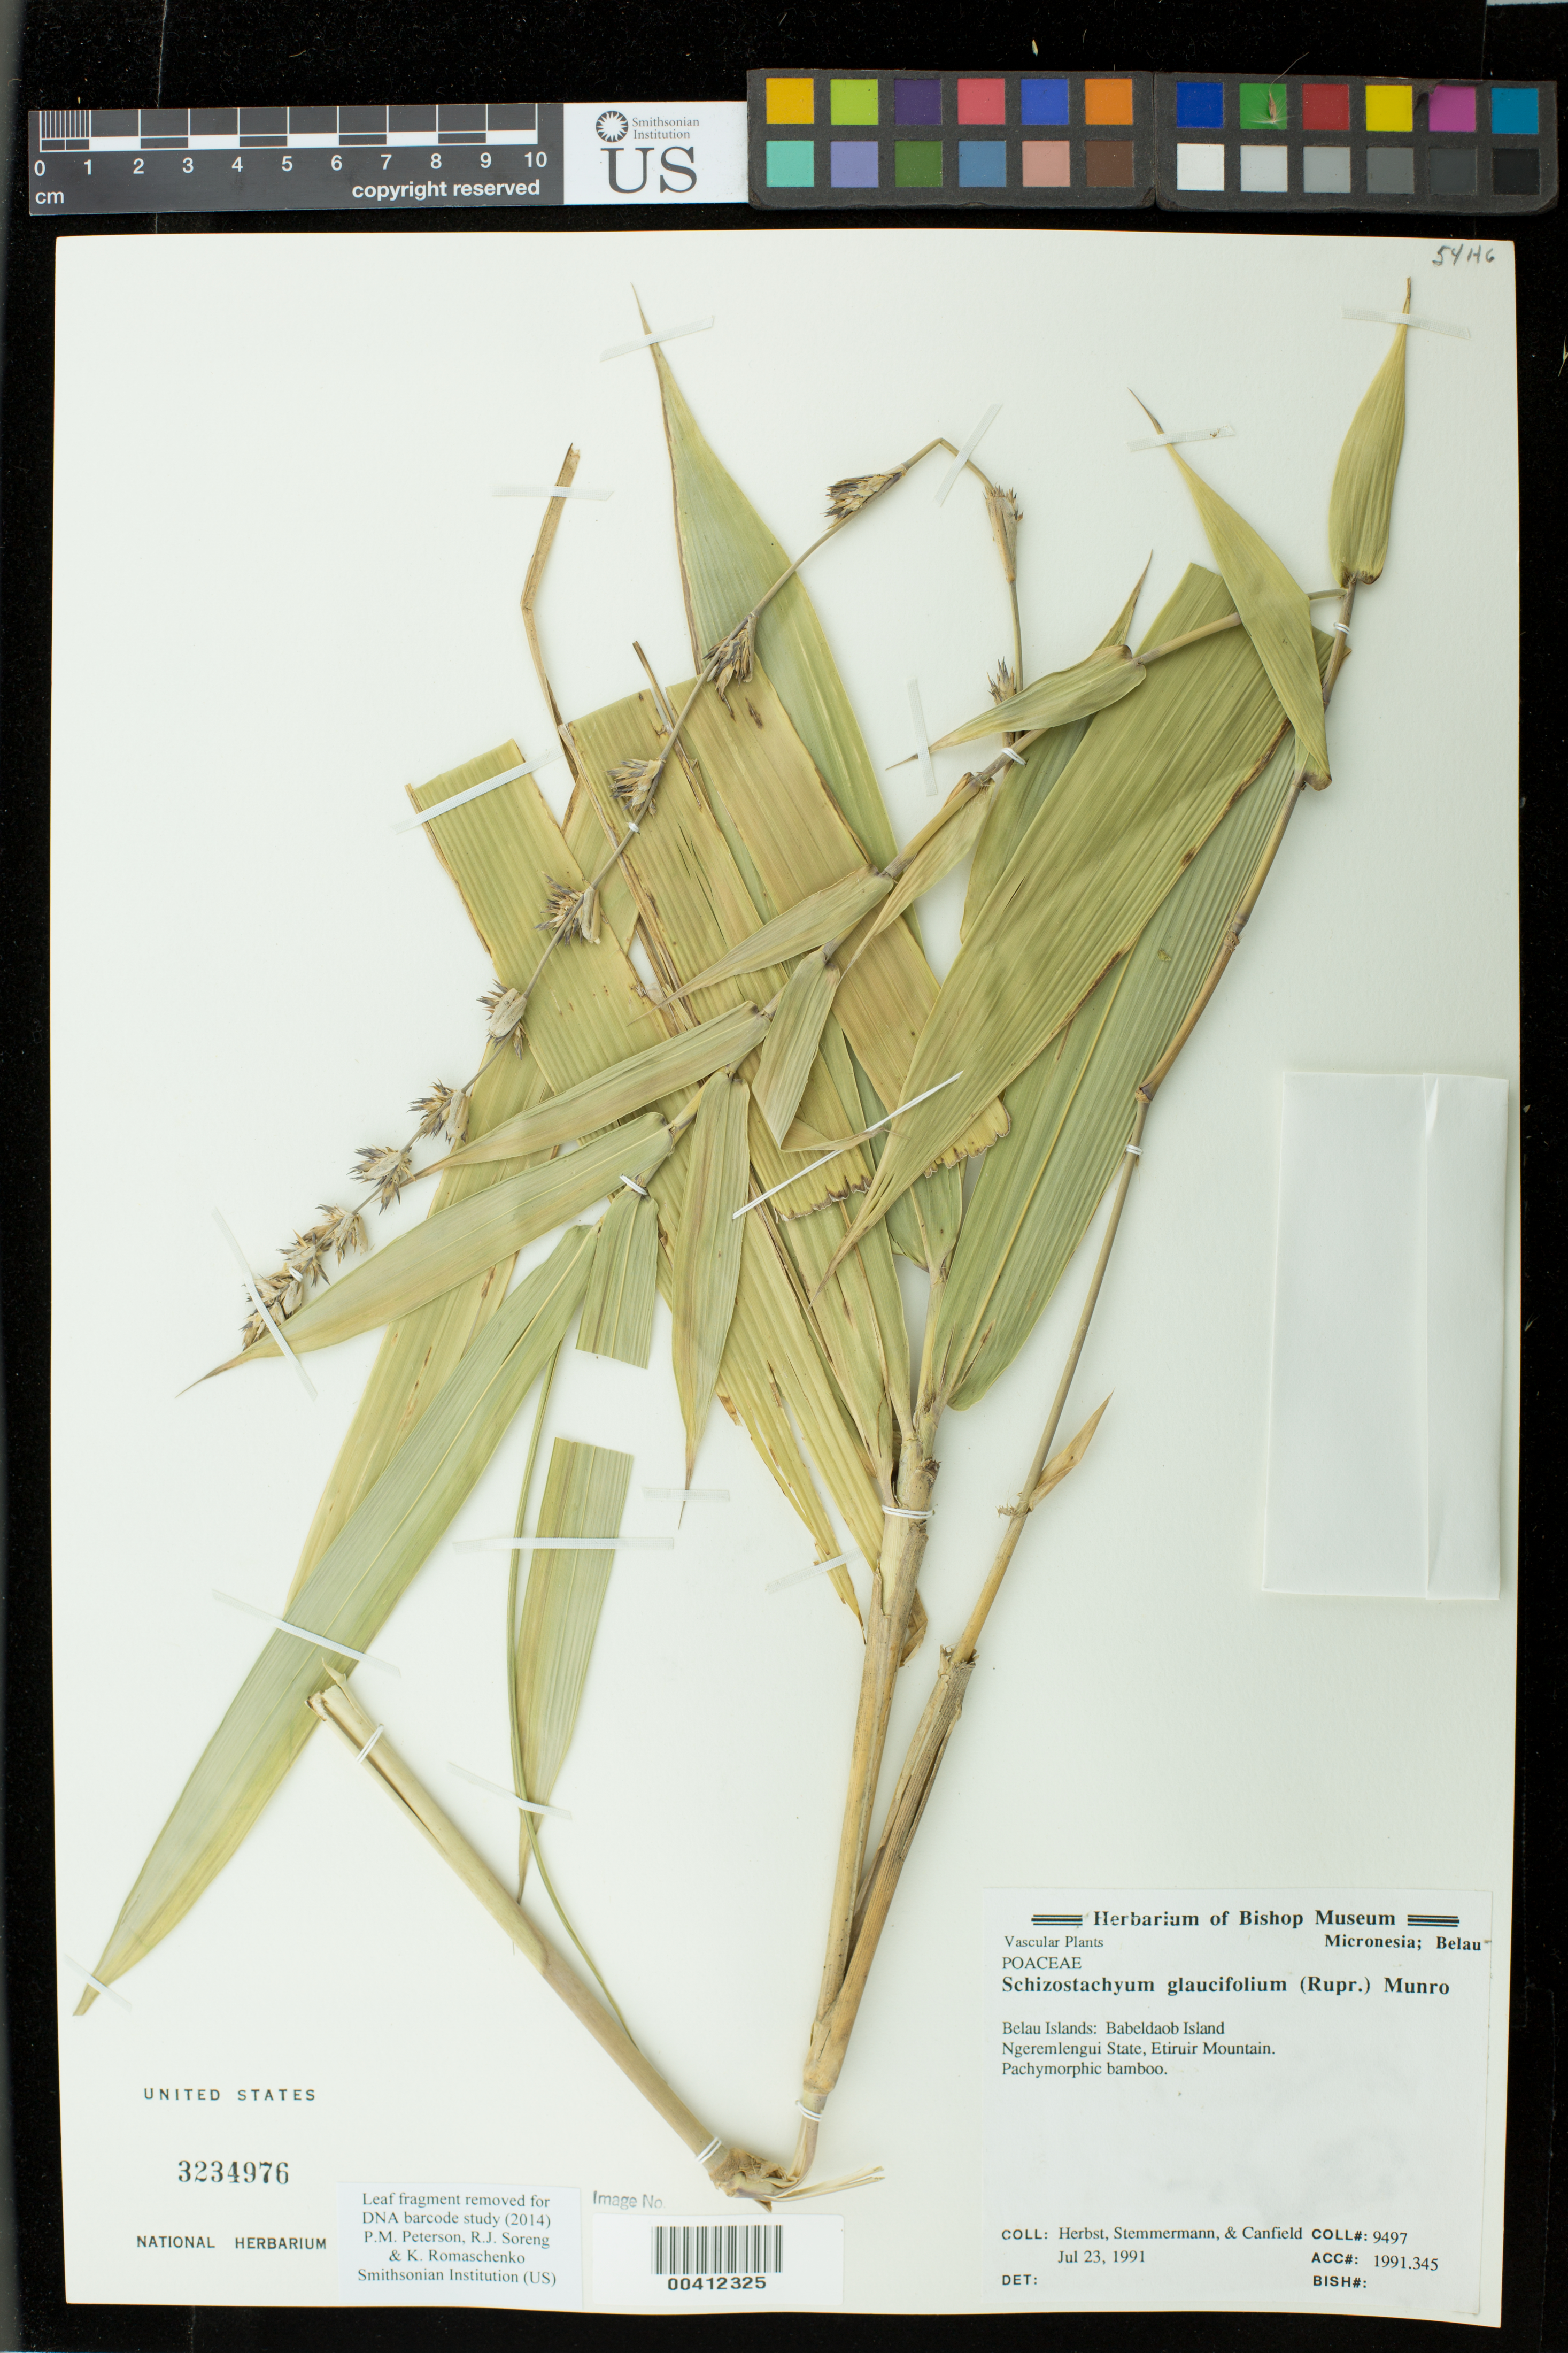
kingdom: Plantae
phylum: Tracheophyta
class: Liliopsida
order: Poales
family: Poaceae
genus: Schizostachyum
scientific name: Schizostachyum glaucifolium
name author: (Rupr.) Munro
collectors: -. Herbst, -. Stemmermann & -. Canfield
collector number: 9497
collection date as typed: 23 Jul 1991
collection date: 1991-07-23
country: Palau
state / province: Ngeremlengui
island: Babeldaob [Babelthuap]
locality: Ngeremlengui state, etiruir mtn.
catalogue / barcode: US 3234976